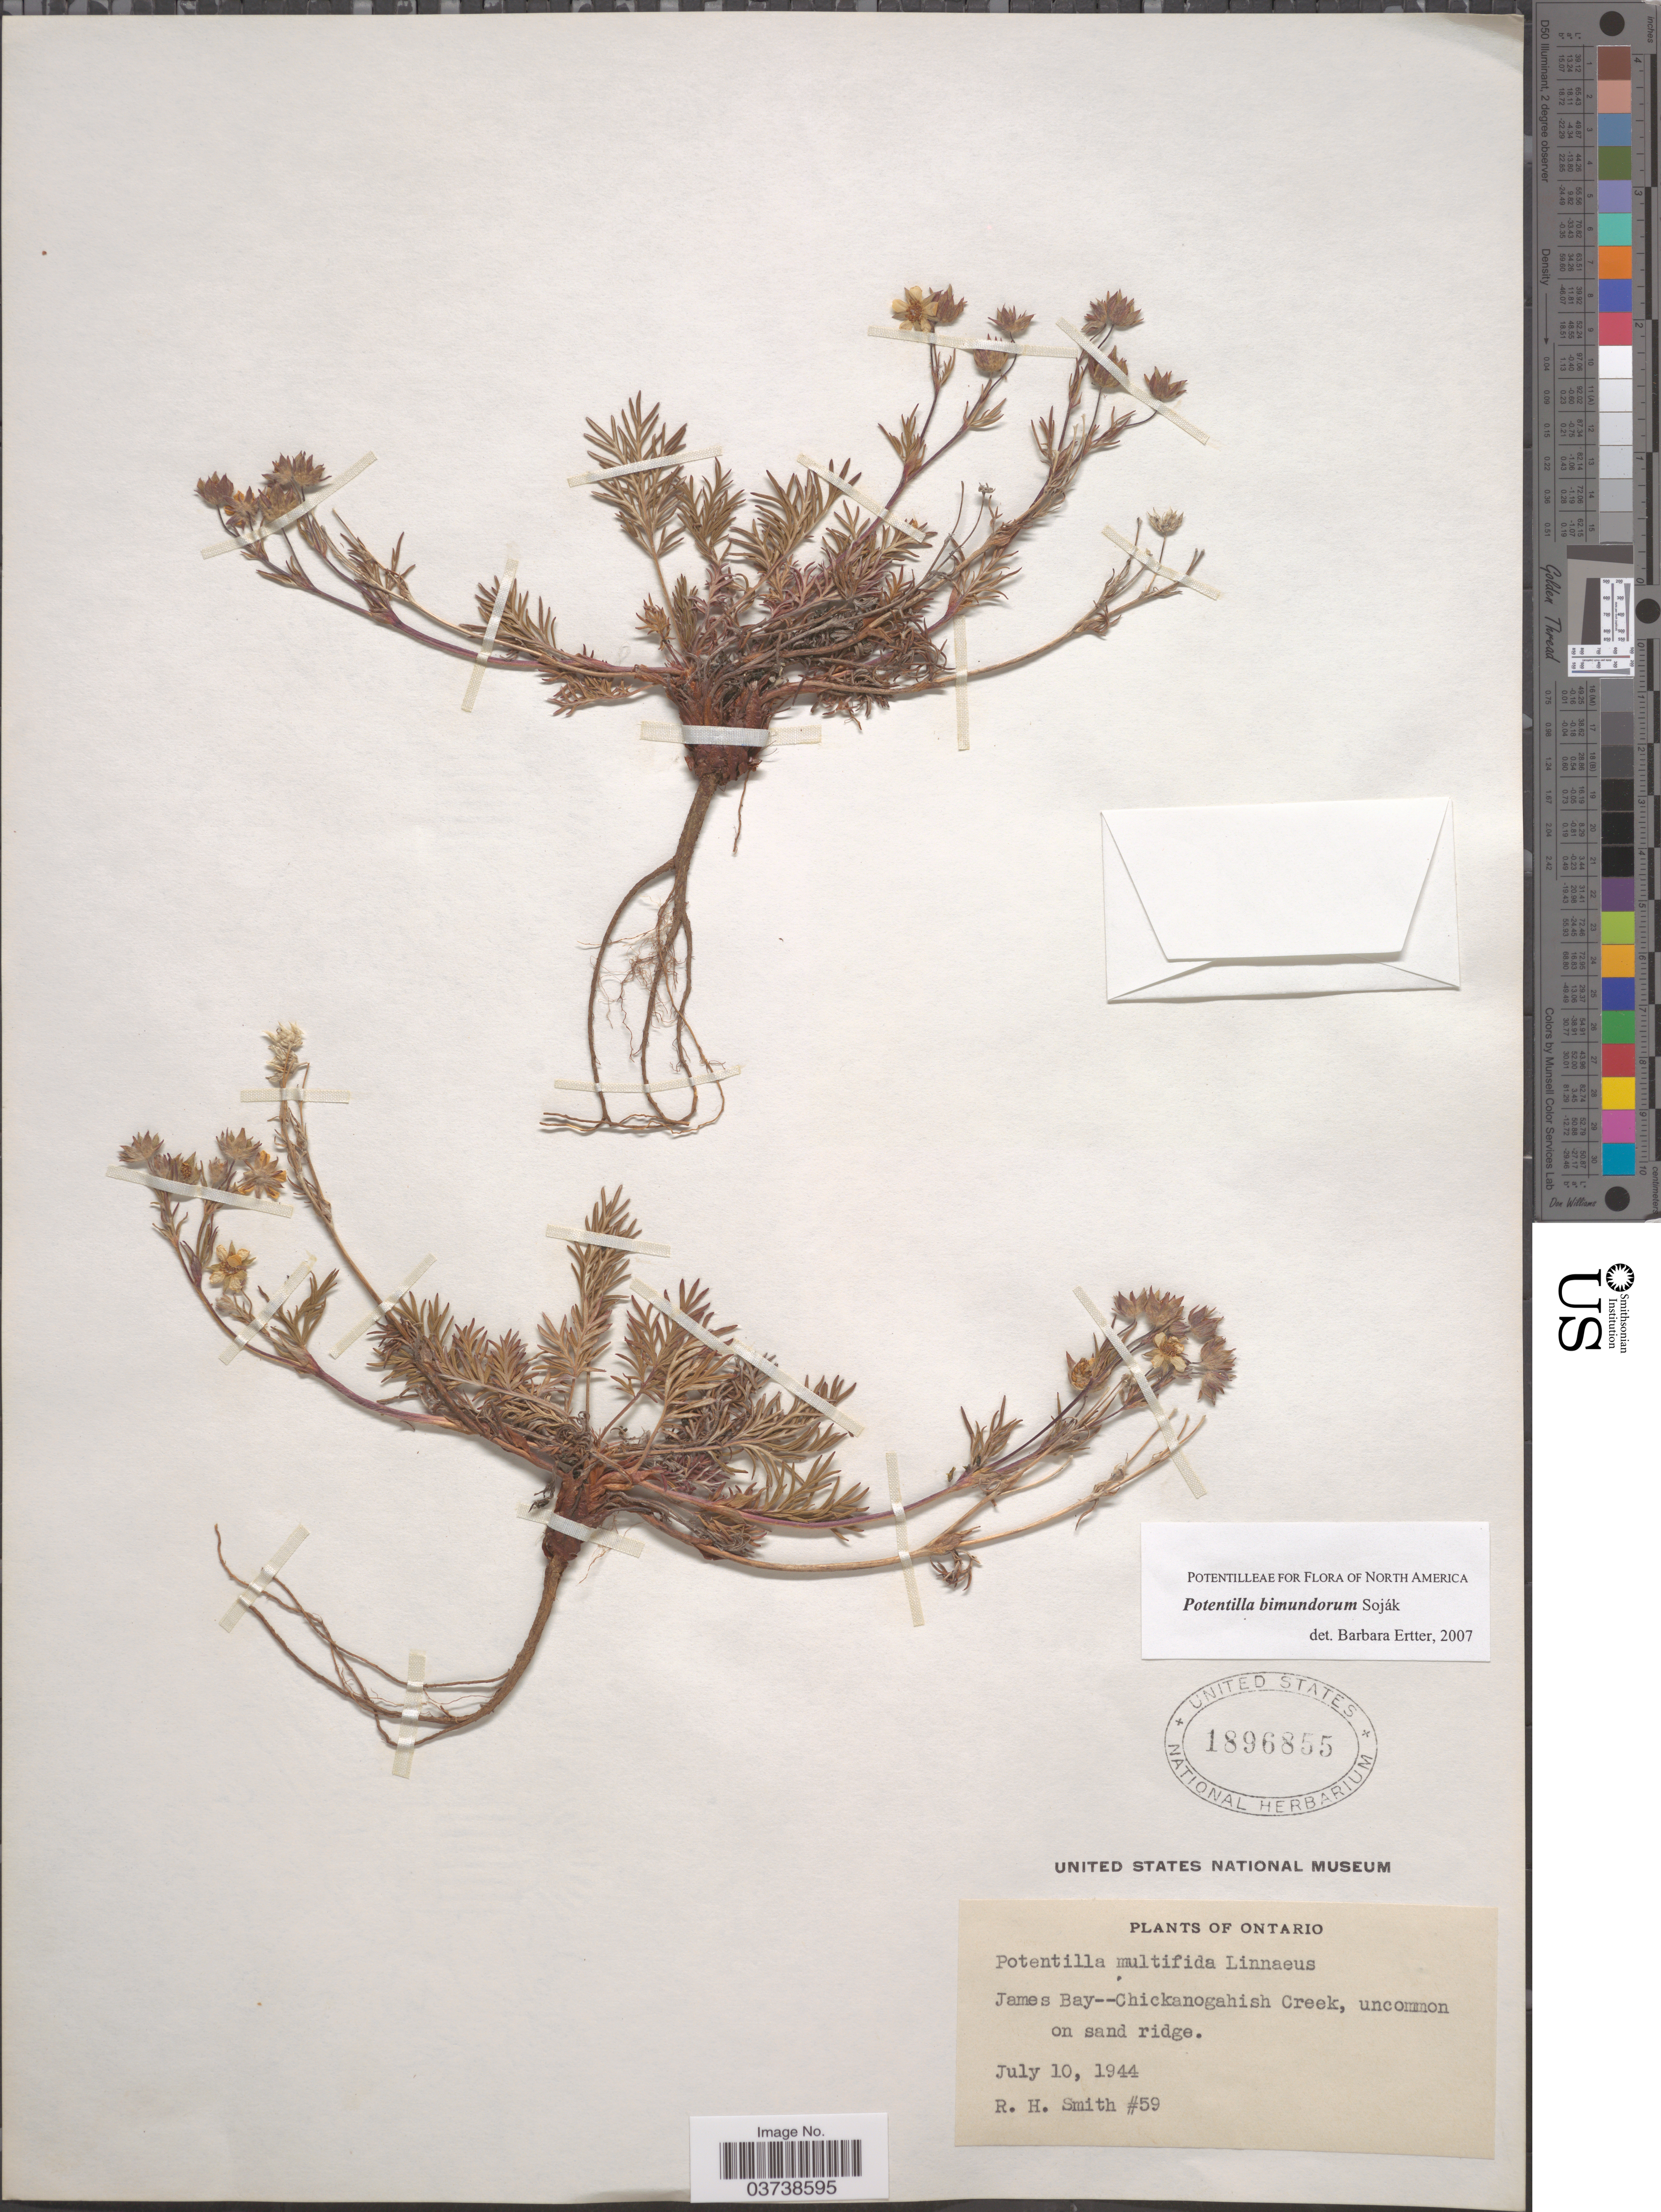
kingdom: Plantae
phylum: Tracheophyta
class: Magnoliopsida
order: Rosales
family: Rosaceae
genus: Potentilla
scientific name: Potentilla bimundorum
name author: Soják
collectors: R. H. Smith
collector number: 59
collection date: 1944-07-10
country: Canada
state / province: Ontario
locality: James Bay -- Chickanogahish Creek.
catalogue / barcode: US 1896855